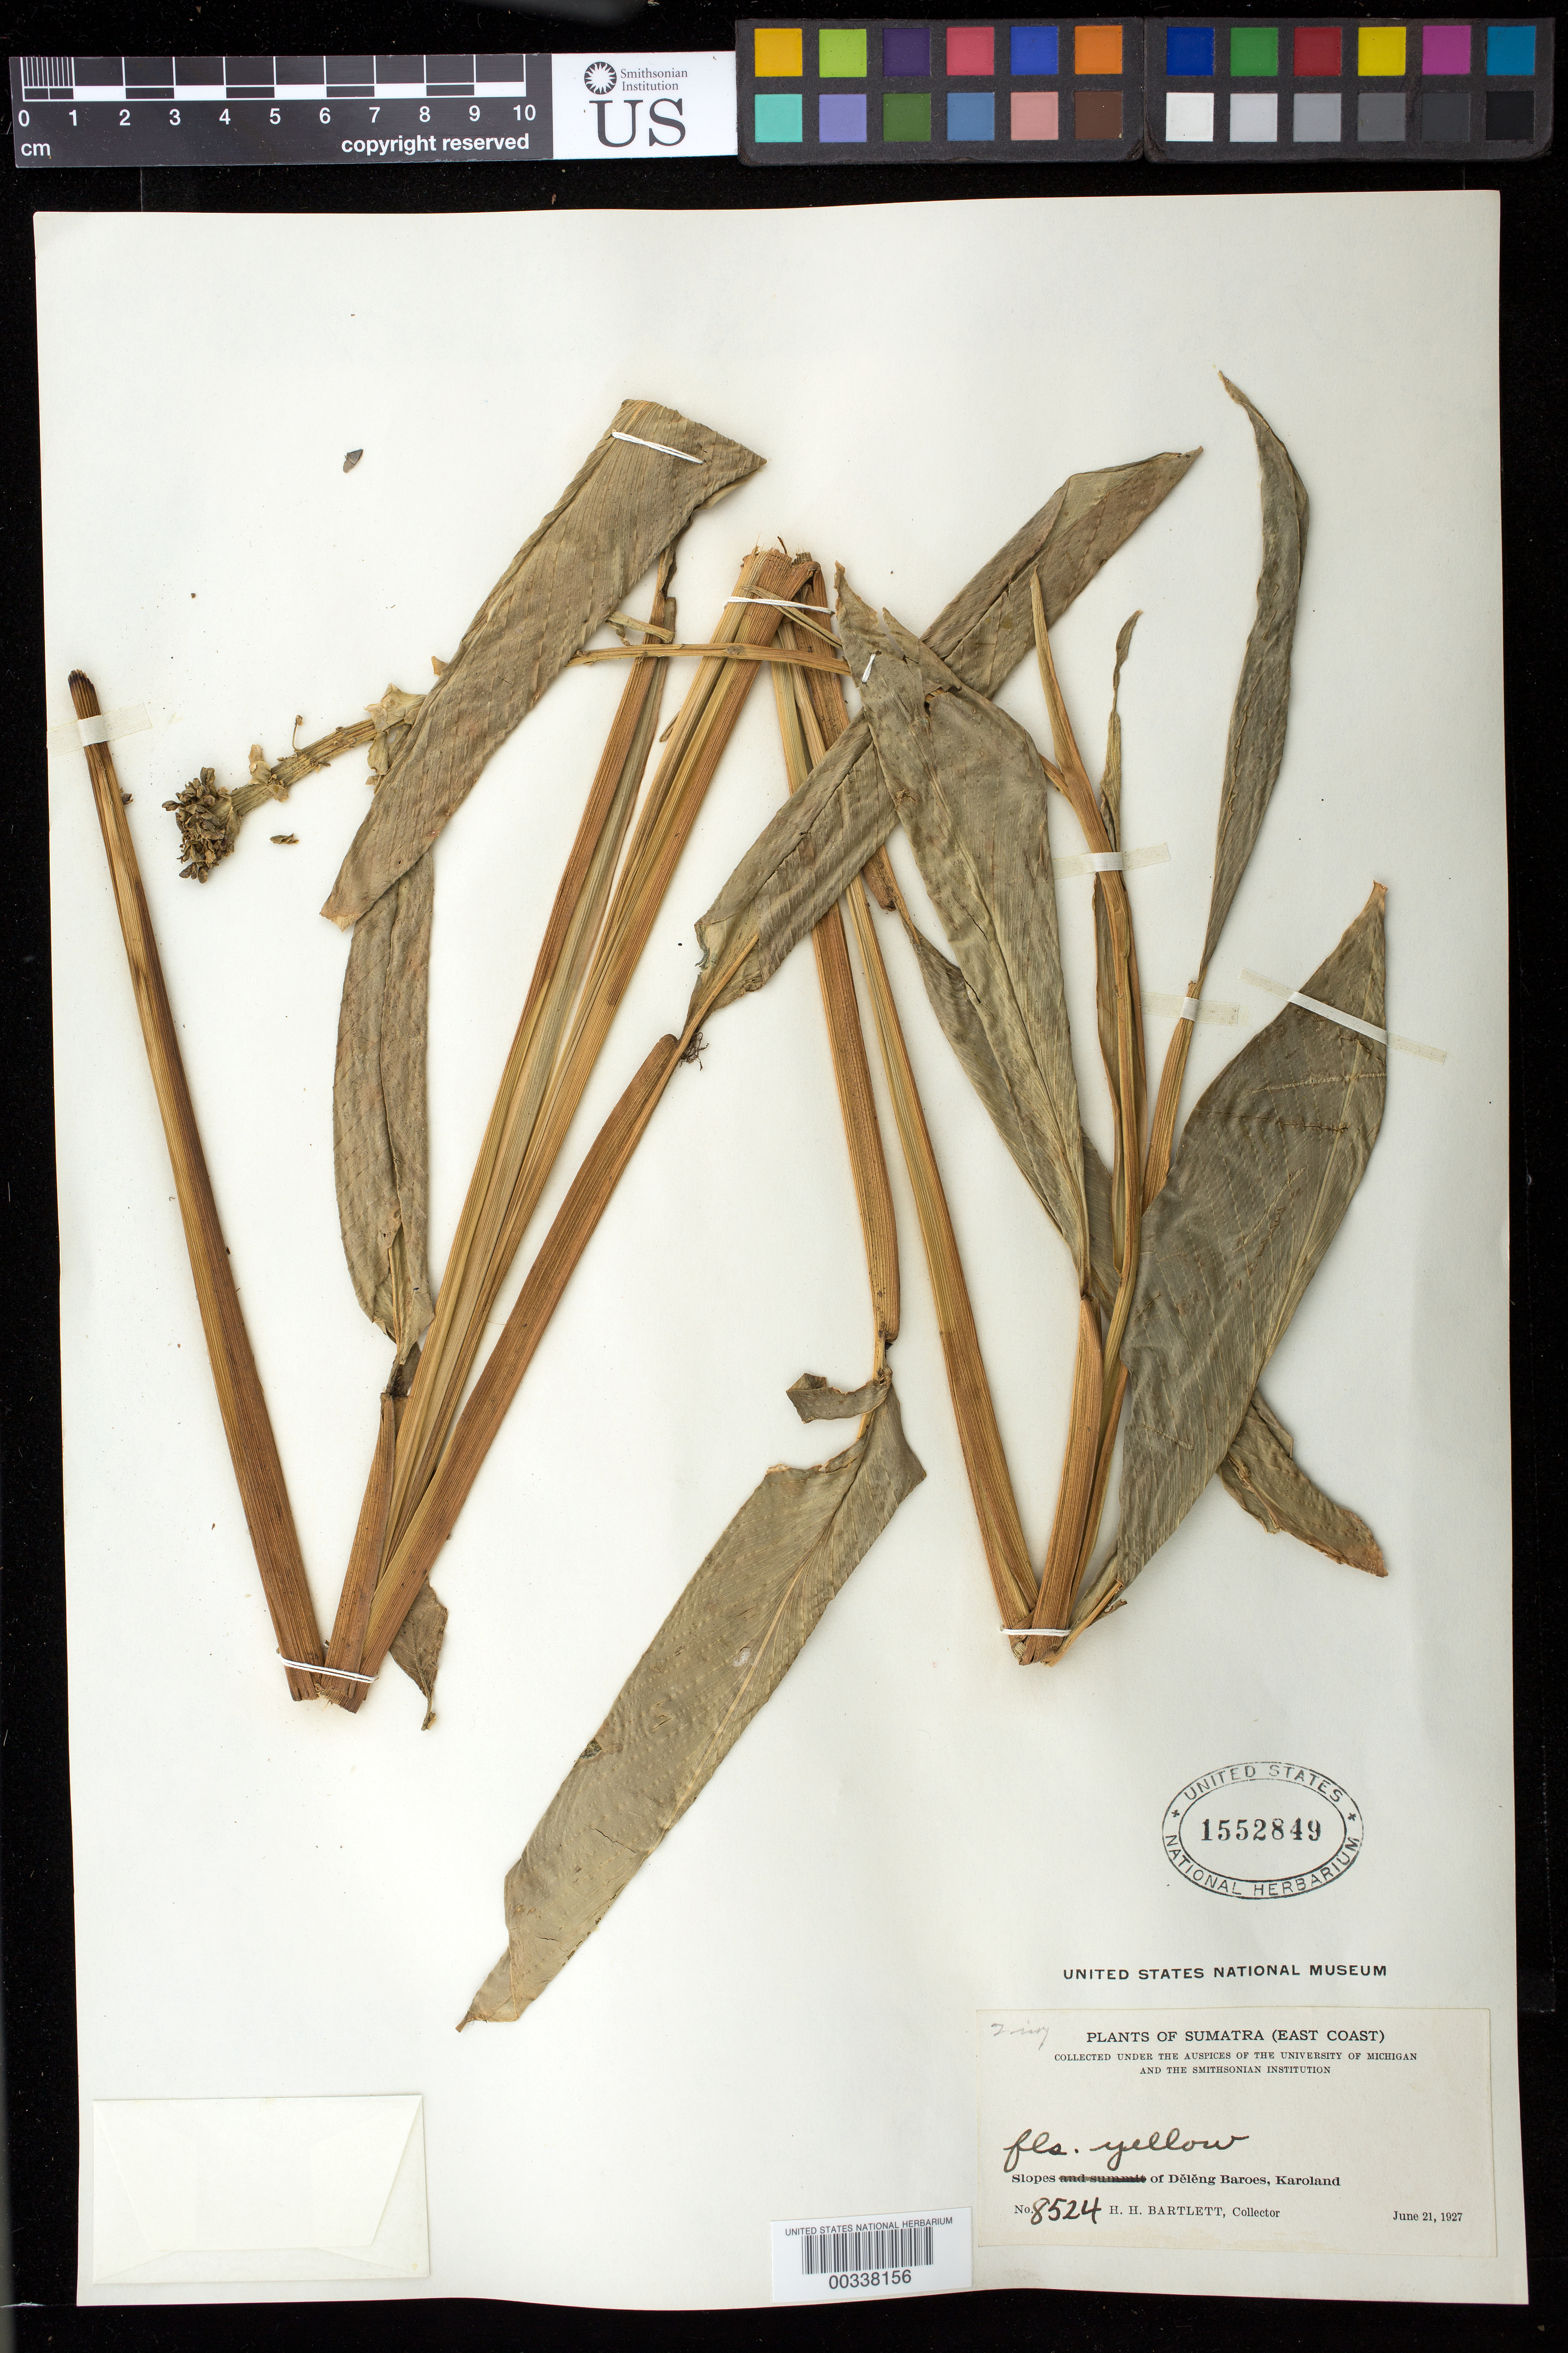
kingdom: Plantae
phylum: Tracheophyta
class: Liliopsida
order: Zingiberales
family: Zingiberaceae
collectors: H. H. Bartlett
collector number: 8524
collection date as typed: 21 Jun 1927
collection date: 1927-06-21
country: Indonesia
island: Sumatra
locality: (east coast), slopes of deleng baroes, karoland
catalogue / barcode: US 1552849